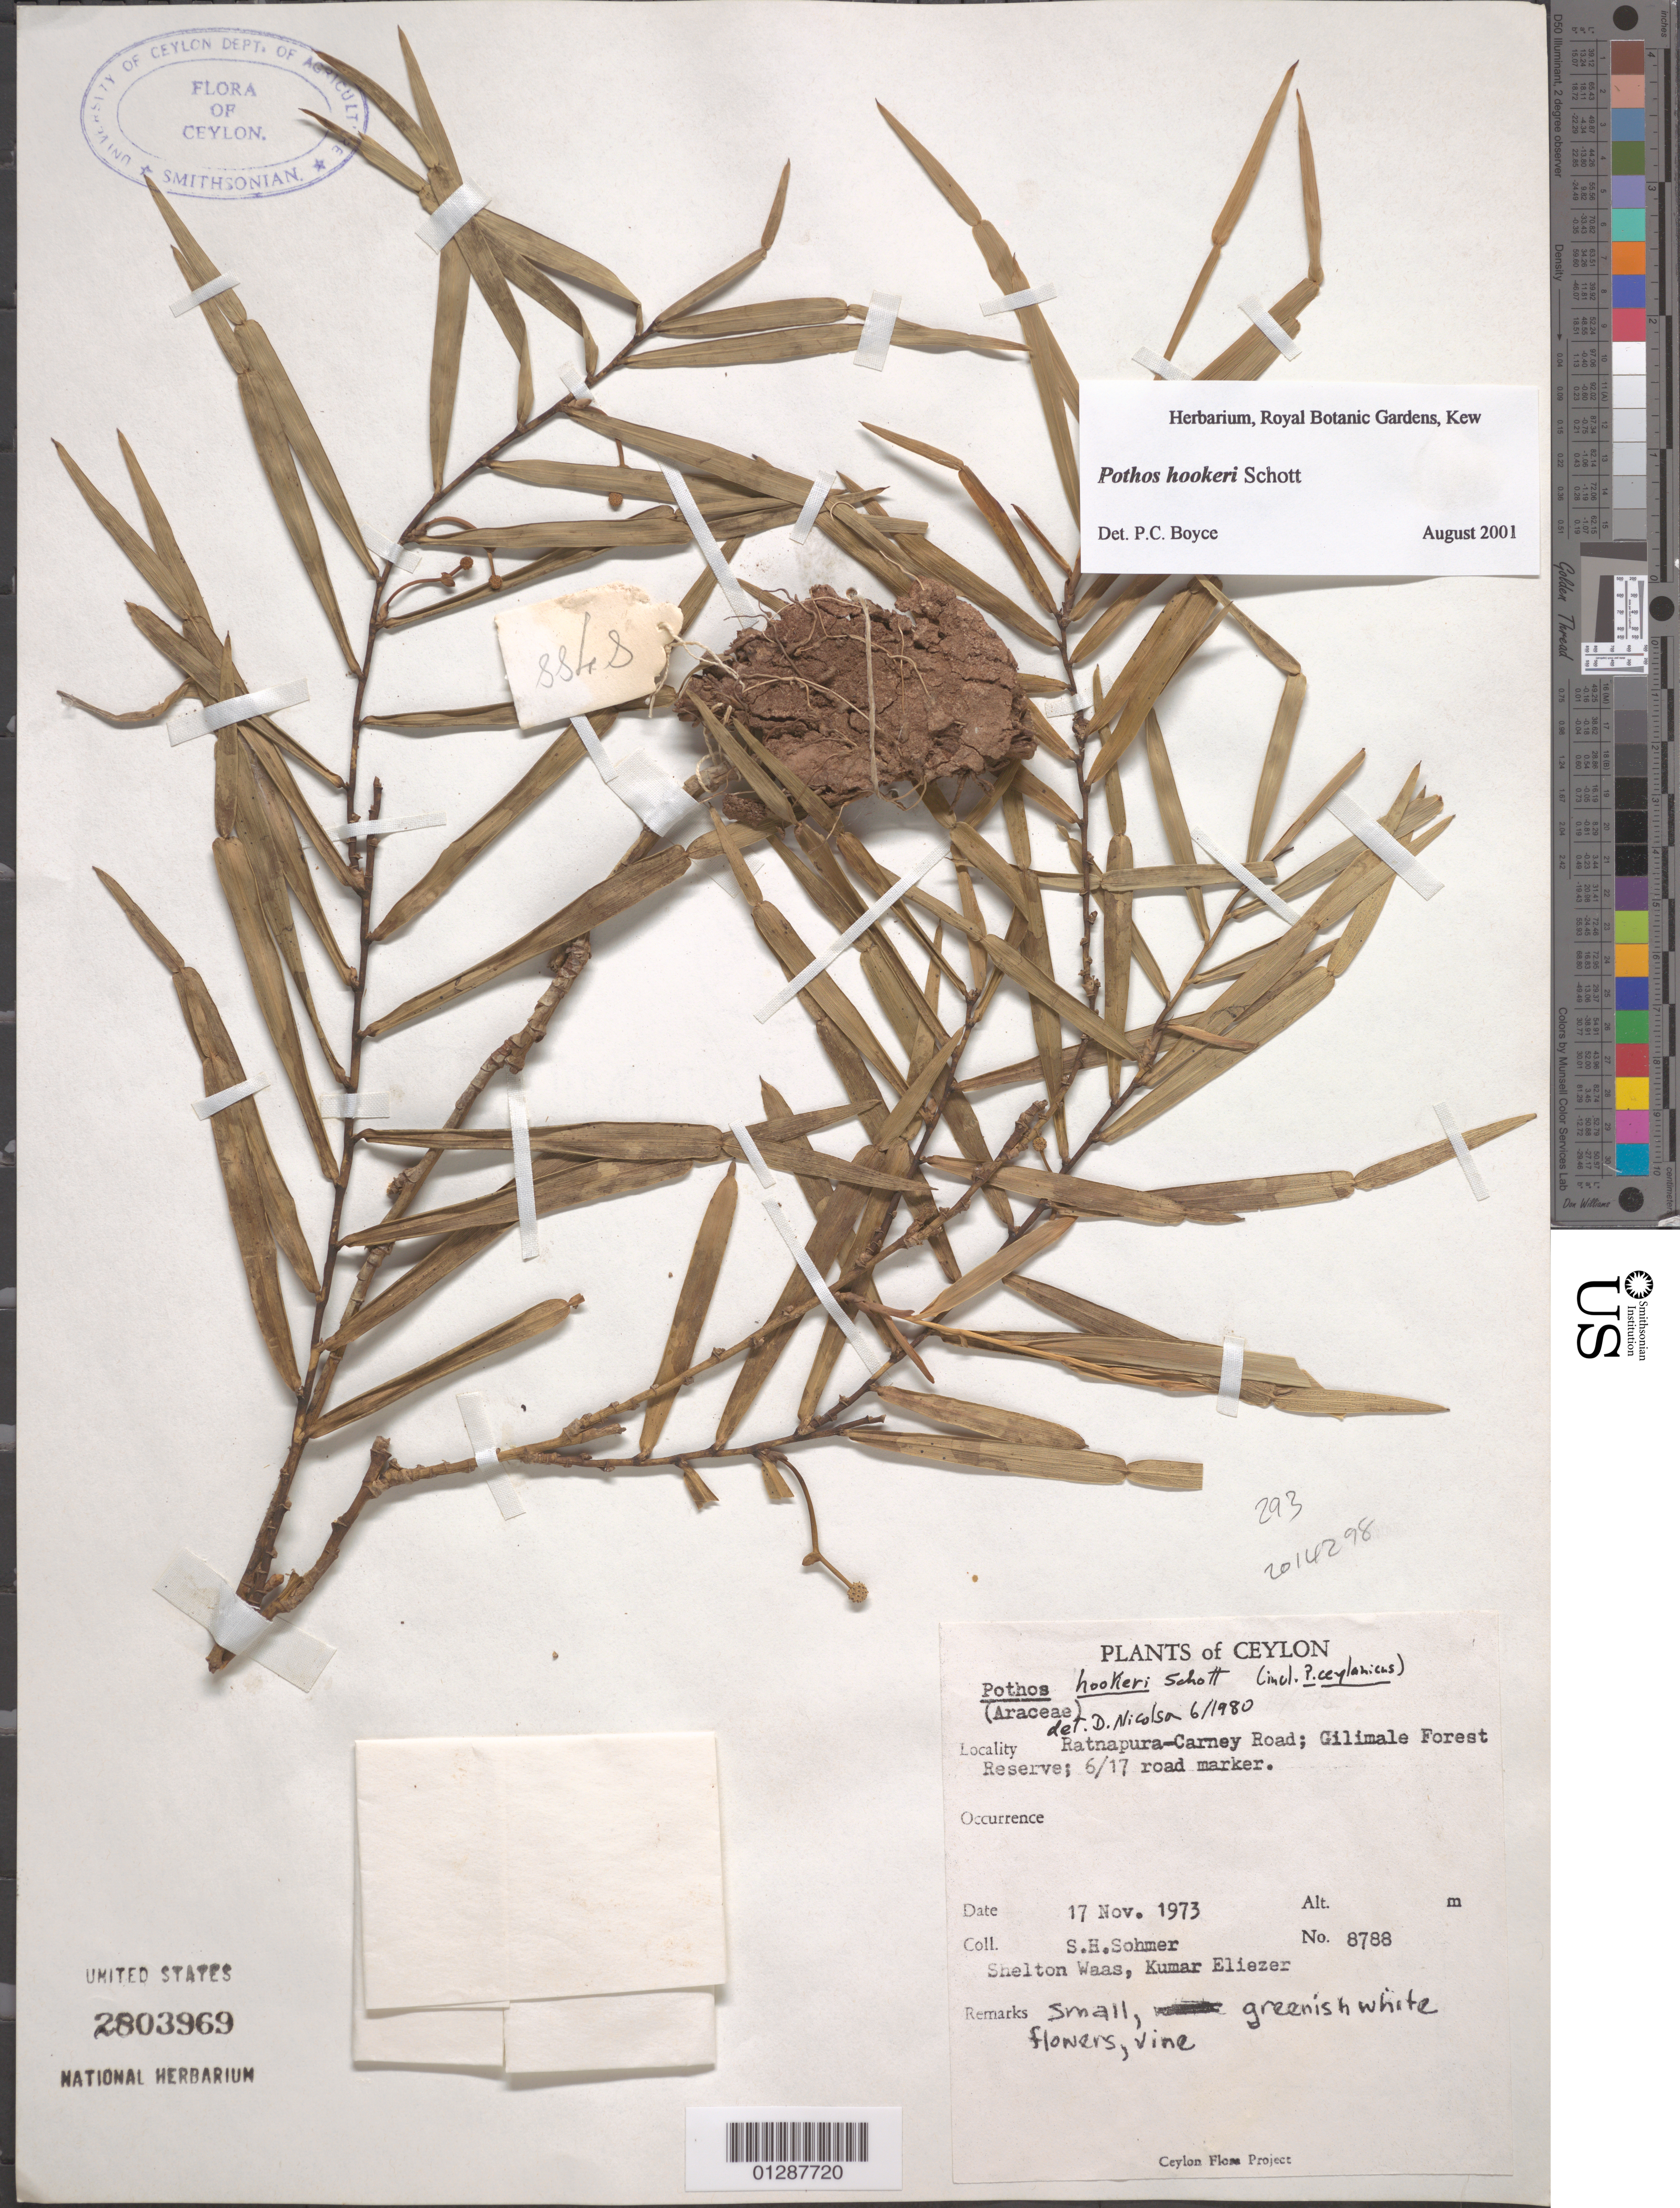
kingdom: Plantae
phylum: Tracheophyta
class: Liliopsida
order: Alismatales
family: Araceae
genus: Pothos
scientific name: Pothos hookeri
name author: Schott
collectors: S. H. Sohmer, S. Waas & K. Eliezer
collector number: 8788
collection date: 1973-11-17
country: Sri Lanka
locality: Ceylon. Ratnapura-Carney Road; Gilimale Forest Reserve; 6/17 road marker.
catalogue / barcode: US 2803969